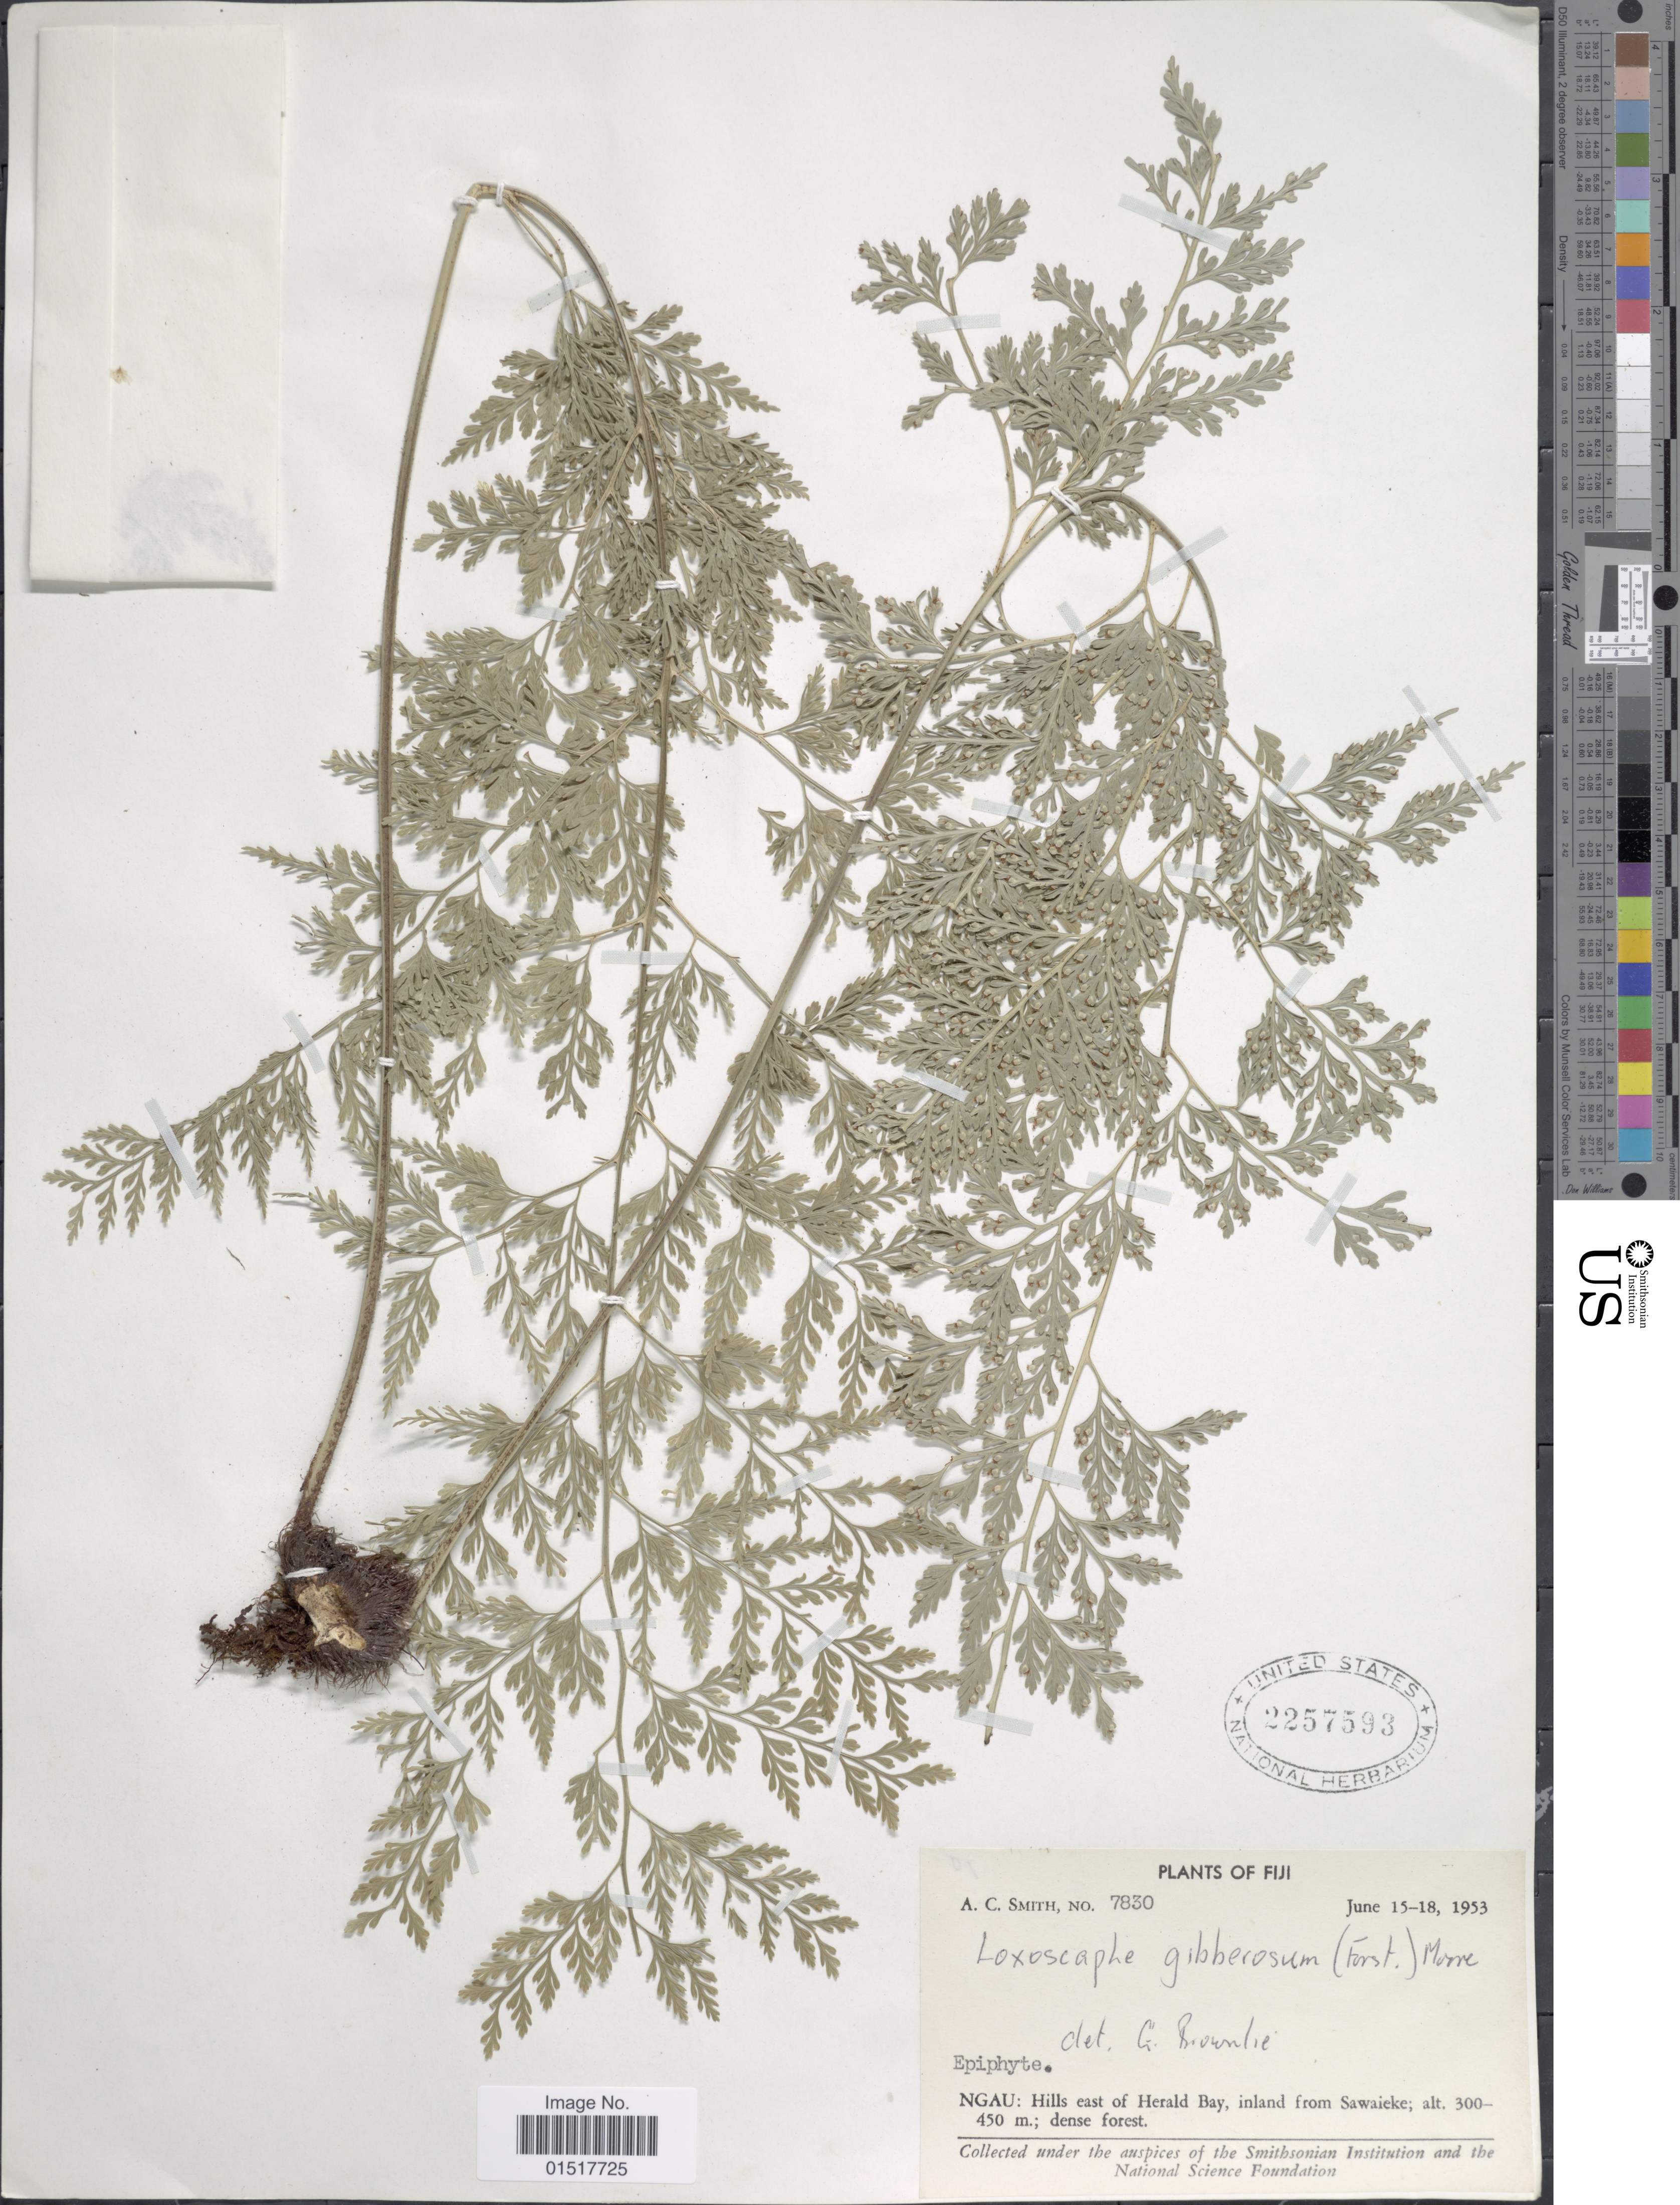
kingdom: Plantae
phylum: Tracheophyta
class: Polypodiopsida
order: Polypodiales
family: Aspleniaceae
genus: Asplenium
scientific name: Asplenium gibberosum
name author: (G. Forst.) Mett.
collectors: A. C. Smith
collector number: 7830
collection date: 1953-06-15/1953-06-18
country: Fiji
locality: Ngau: Hills east of Herald Bay, inland from Sawaieke.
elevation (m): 300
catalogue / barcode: US 2257593